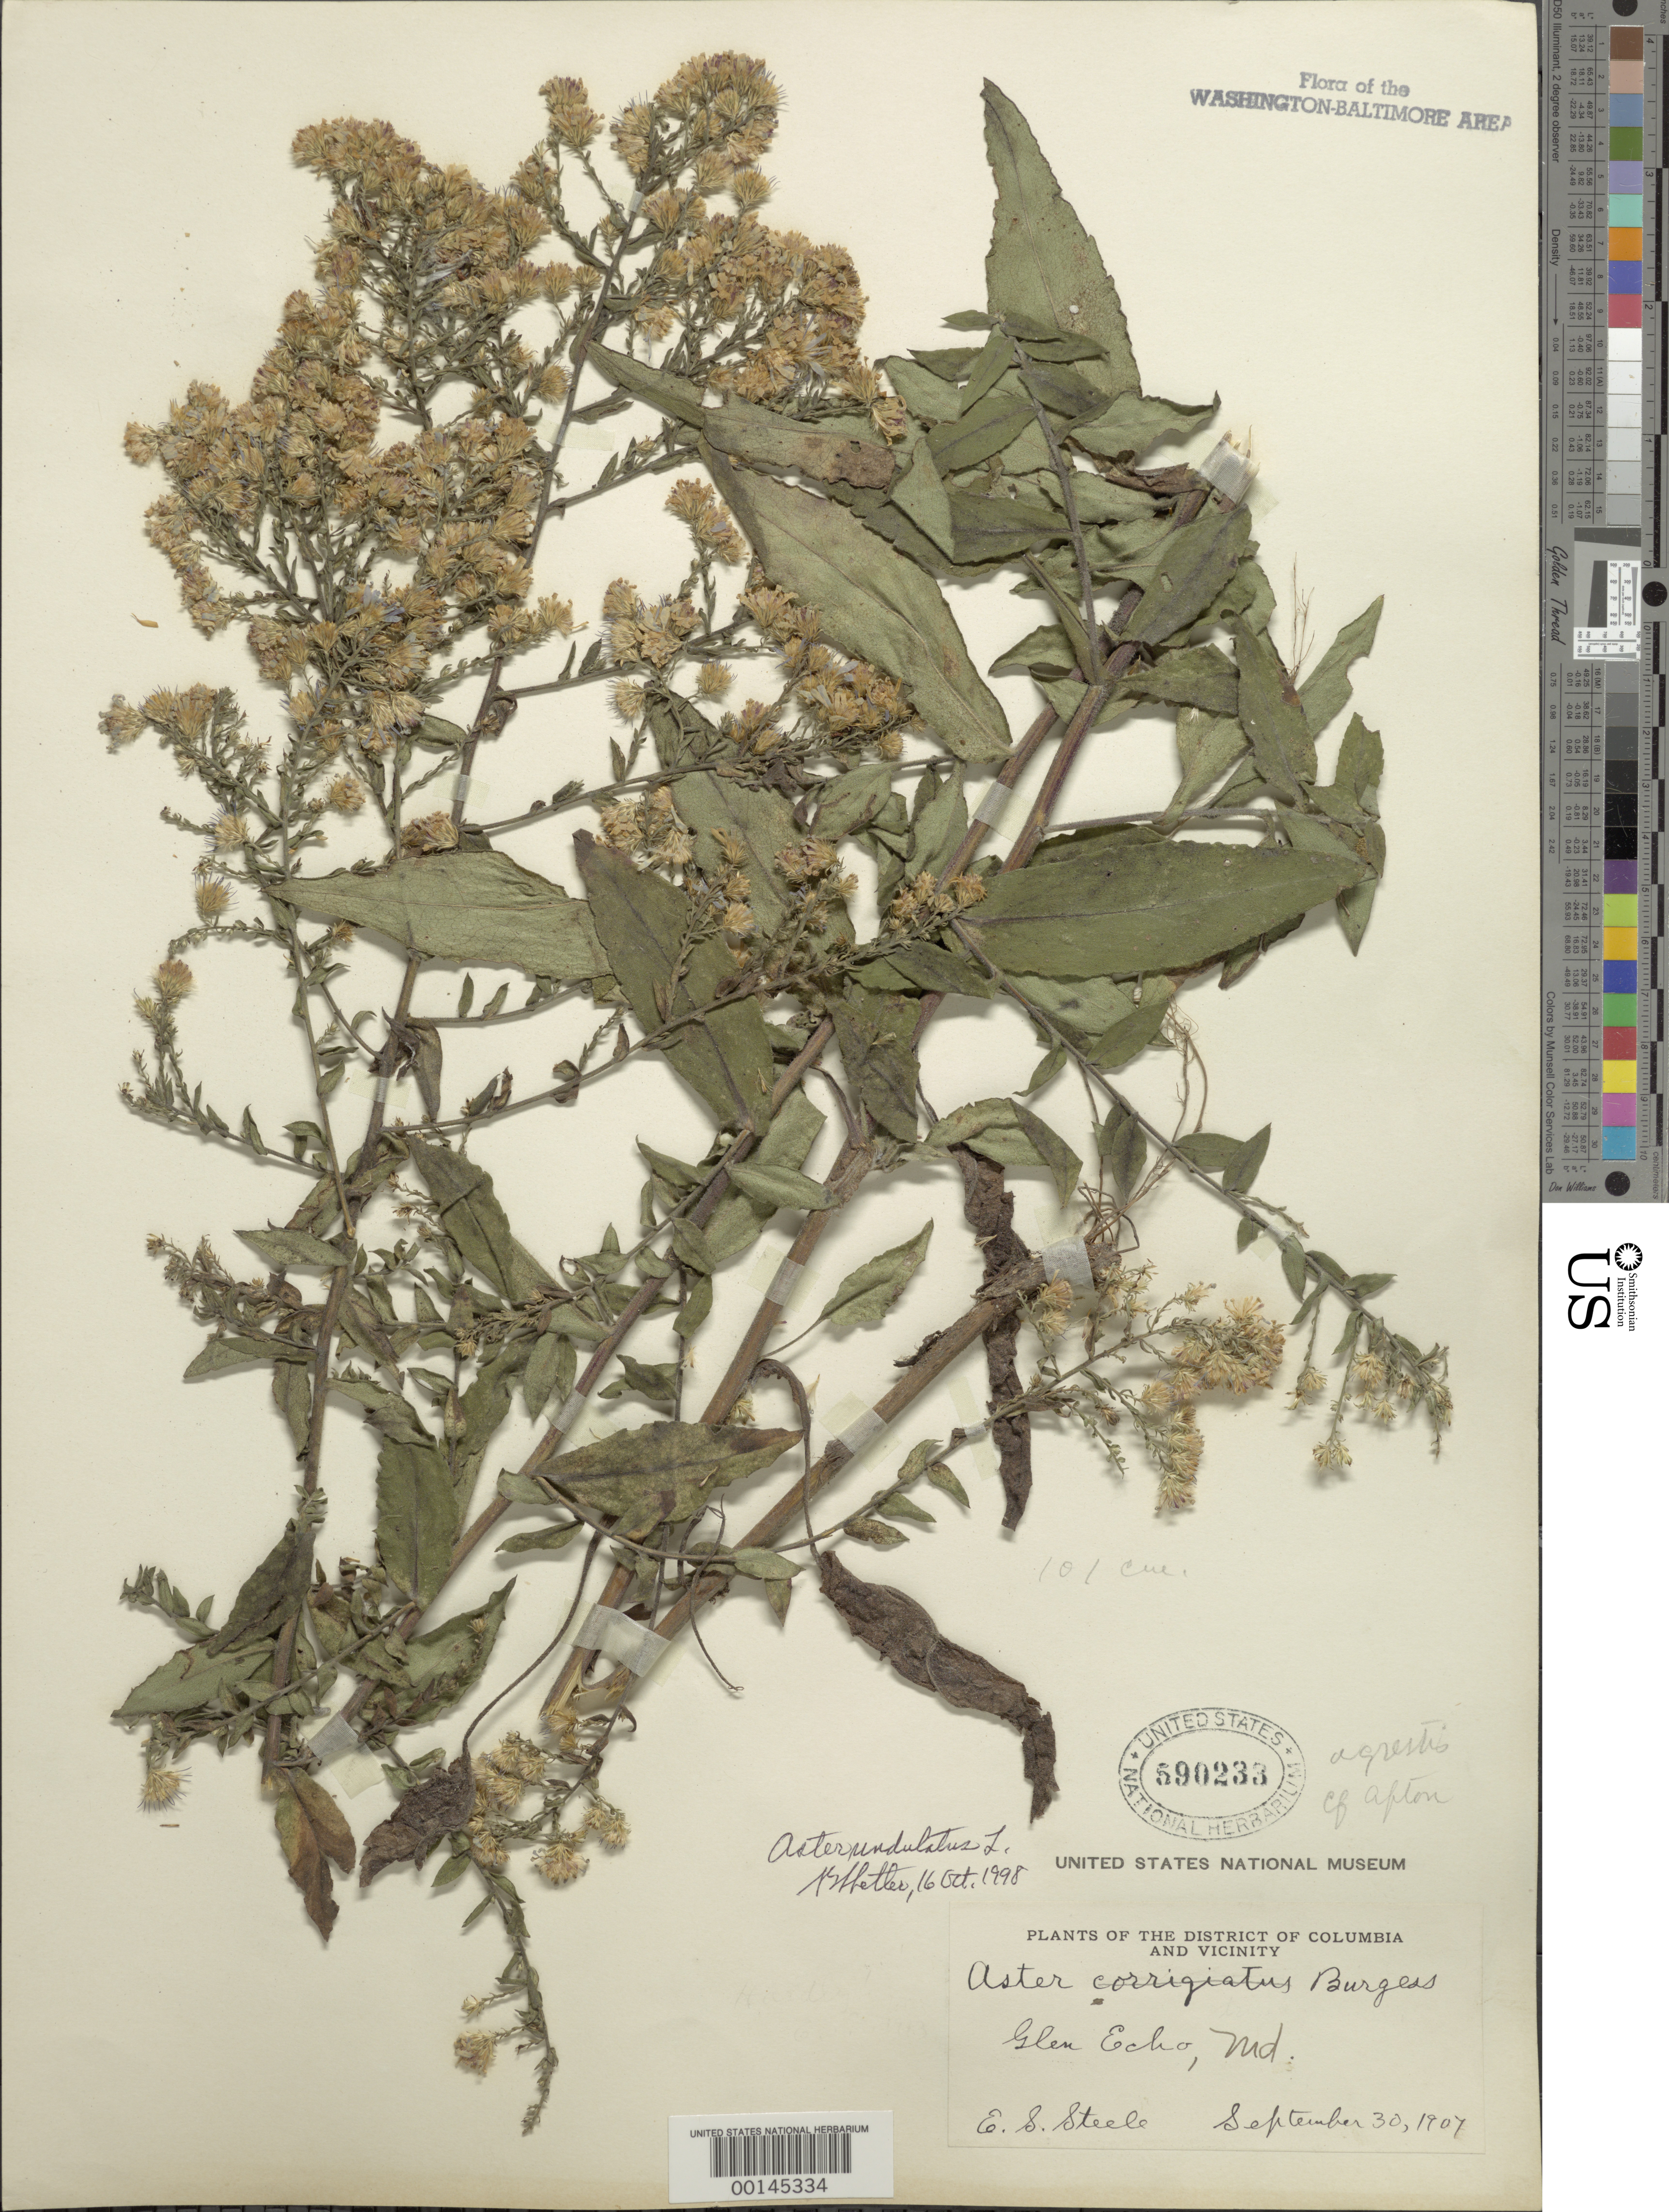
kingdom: Plantae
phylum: Tracheophyta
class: Magnoliopsida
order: Asterales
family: Asteraceae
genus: Symphyotrichum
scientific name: Symphyotrichum undulatum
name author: (L.) G.L. Nesom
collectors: E. Steele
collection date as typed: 30 Sep 1907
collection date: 1907-09-30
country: United States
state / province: Maryland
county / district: Montgomery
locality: Glen Echo C. & O. Canal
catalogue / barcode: US 590233